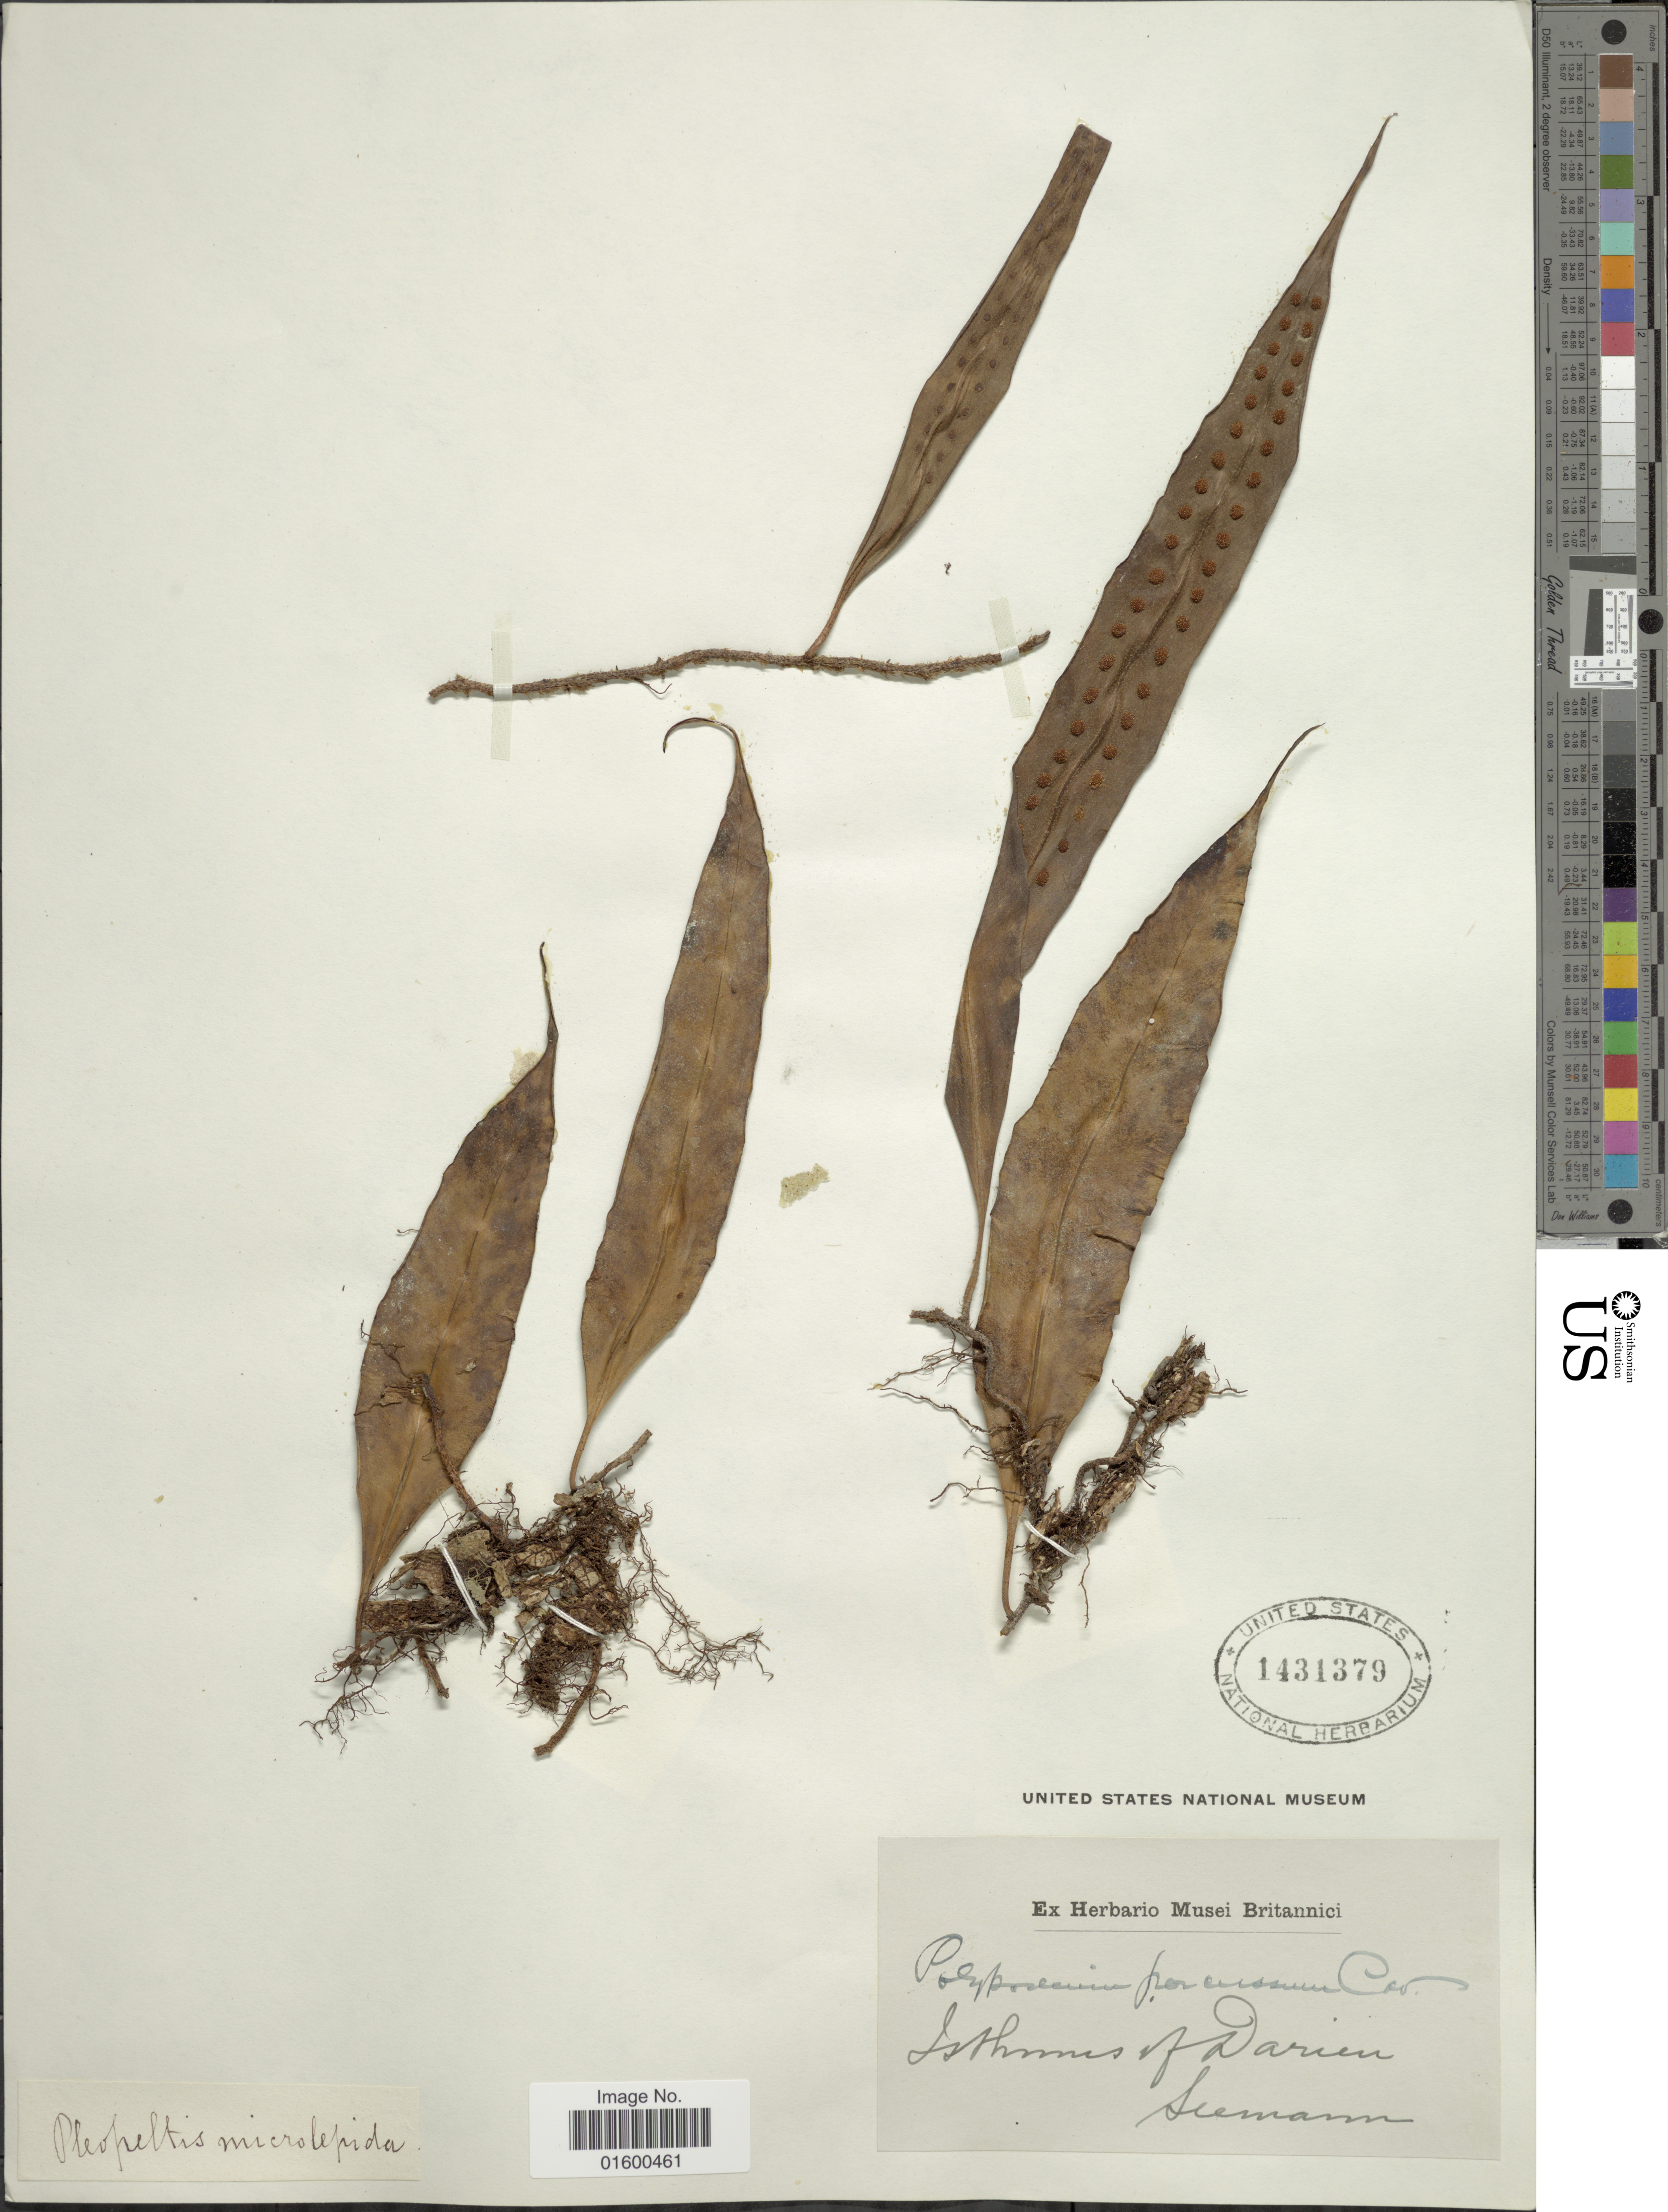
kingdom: Plantae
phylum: Tracheophyta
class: Polypodiopsida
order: Polypodiales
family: Polypodiaceae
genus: Microgramma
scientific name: Microgramma percussa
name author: (Cav.) de la Sota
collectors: -. Seemann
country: Panama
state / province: Darién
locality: Isthmus of Darien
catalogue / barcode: US 1431379